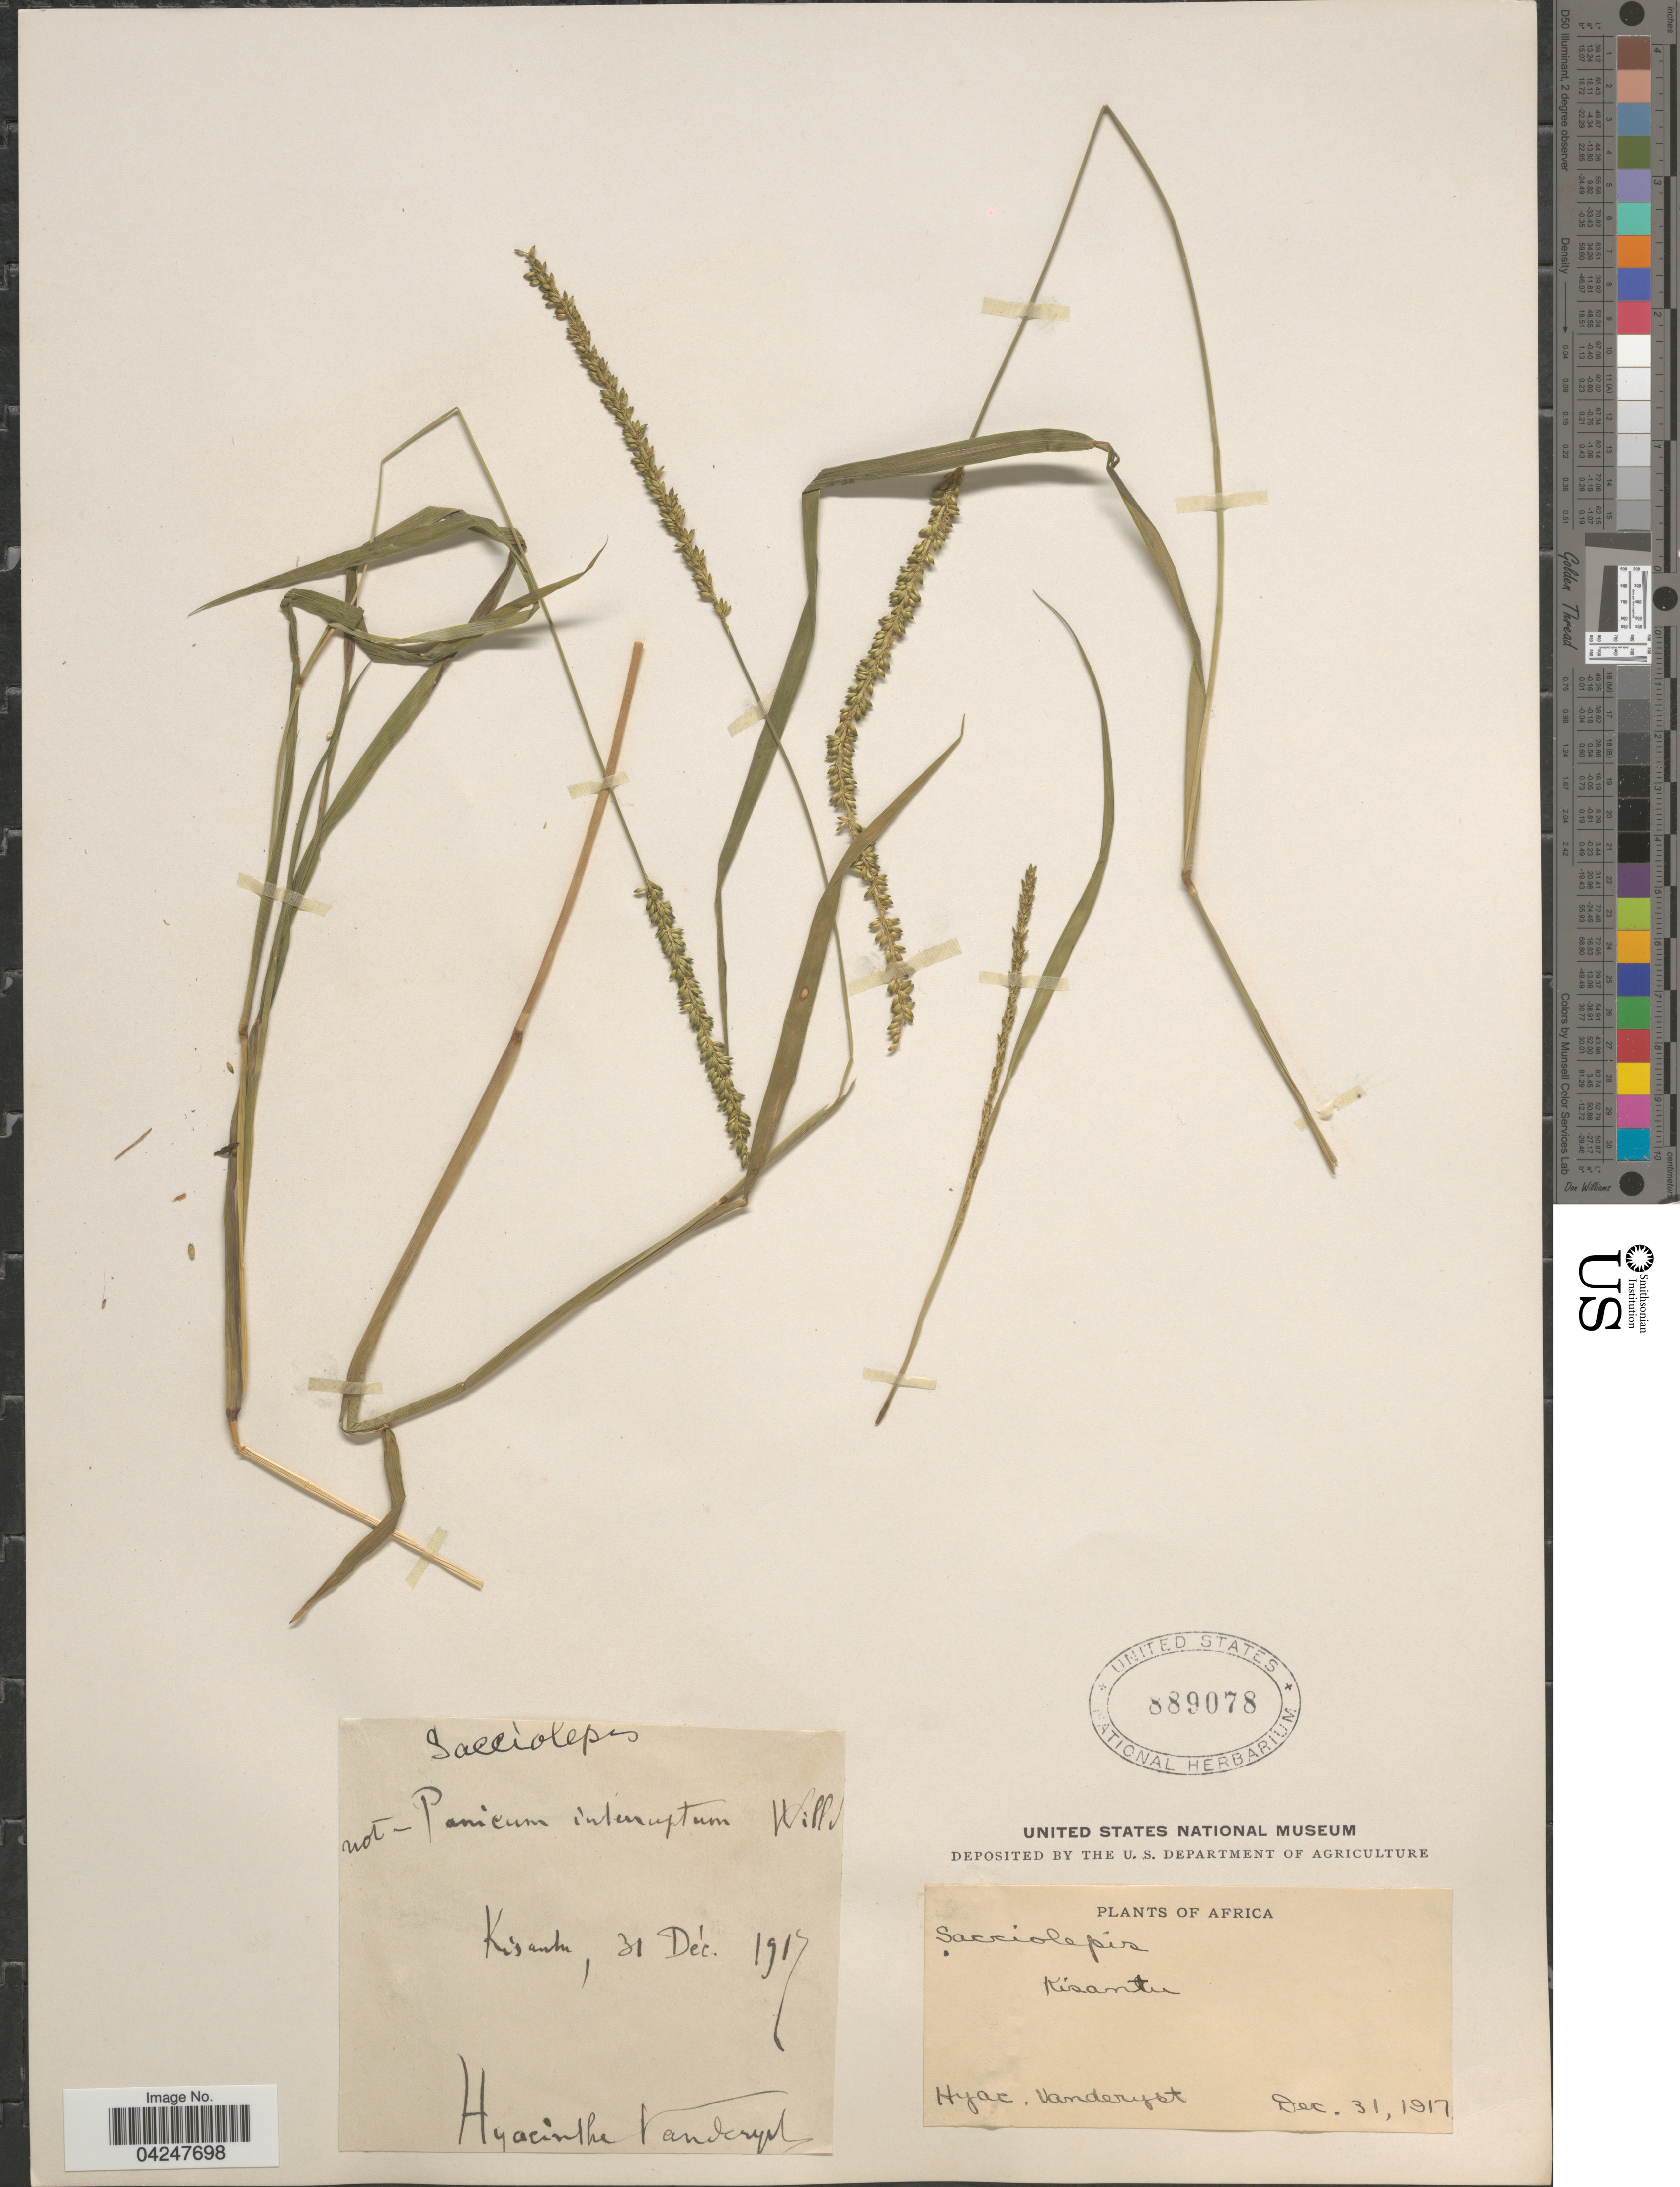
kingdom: Plantae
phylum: Tracheophyta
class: Liliopsida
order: Poales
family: Poaceae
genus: Sacciolepis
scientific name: Sacciolepis africana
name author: C. E. Hubb. & Snowden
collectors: H. J. R. Vanderyst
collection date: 1917-12-31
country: Congo, Democratic Republic of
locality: Africa. Kisantu.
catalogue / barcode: US 889078